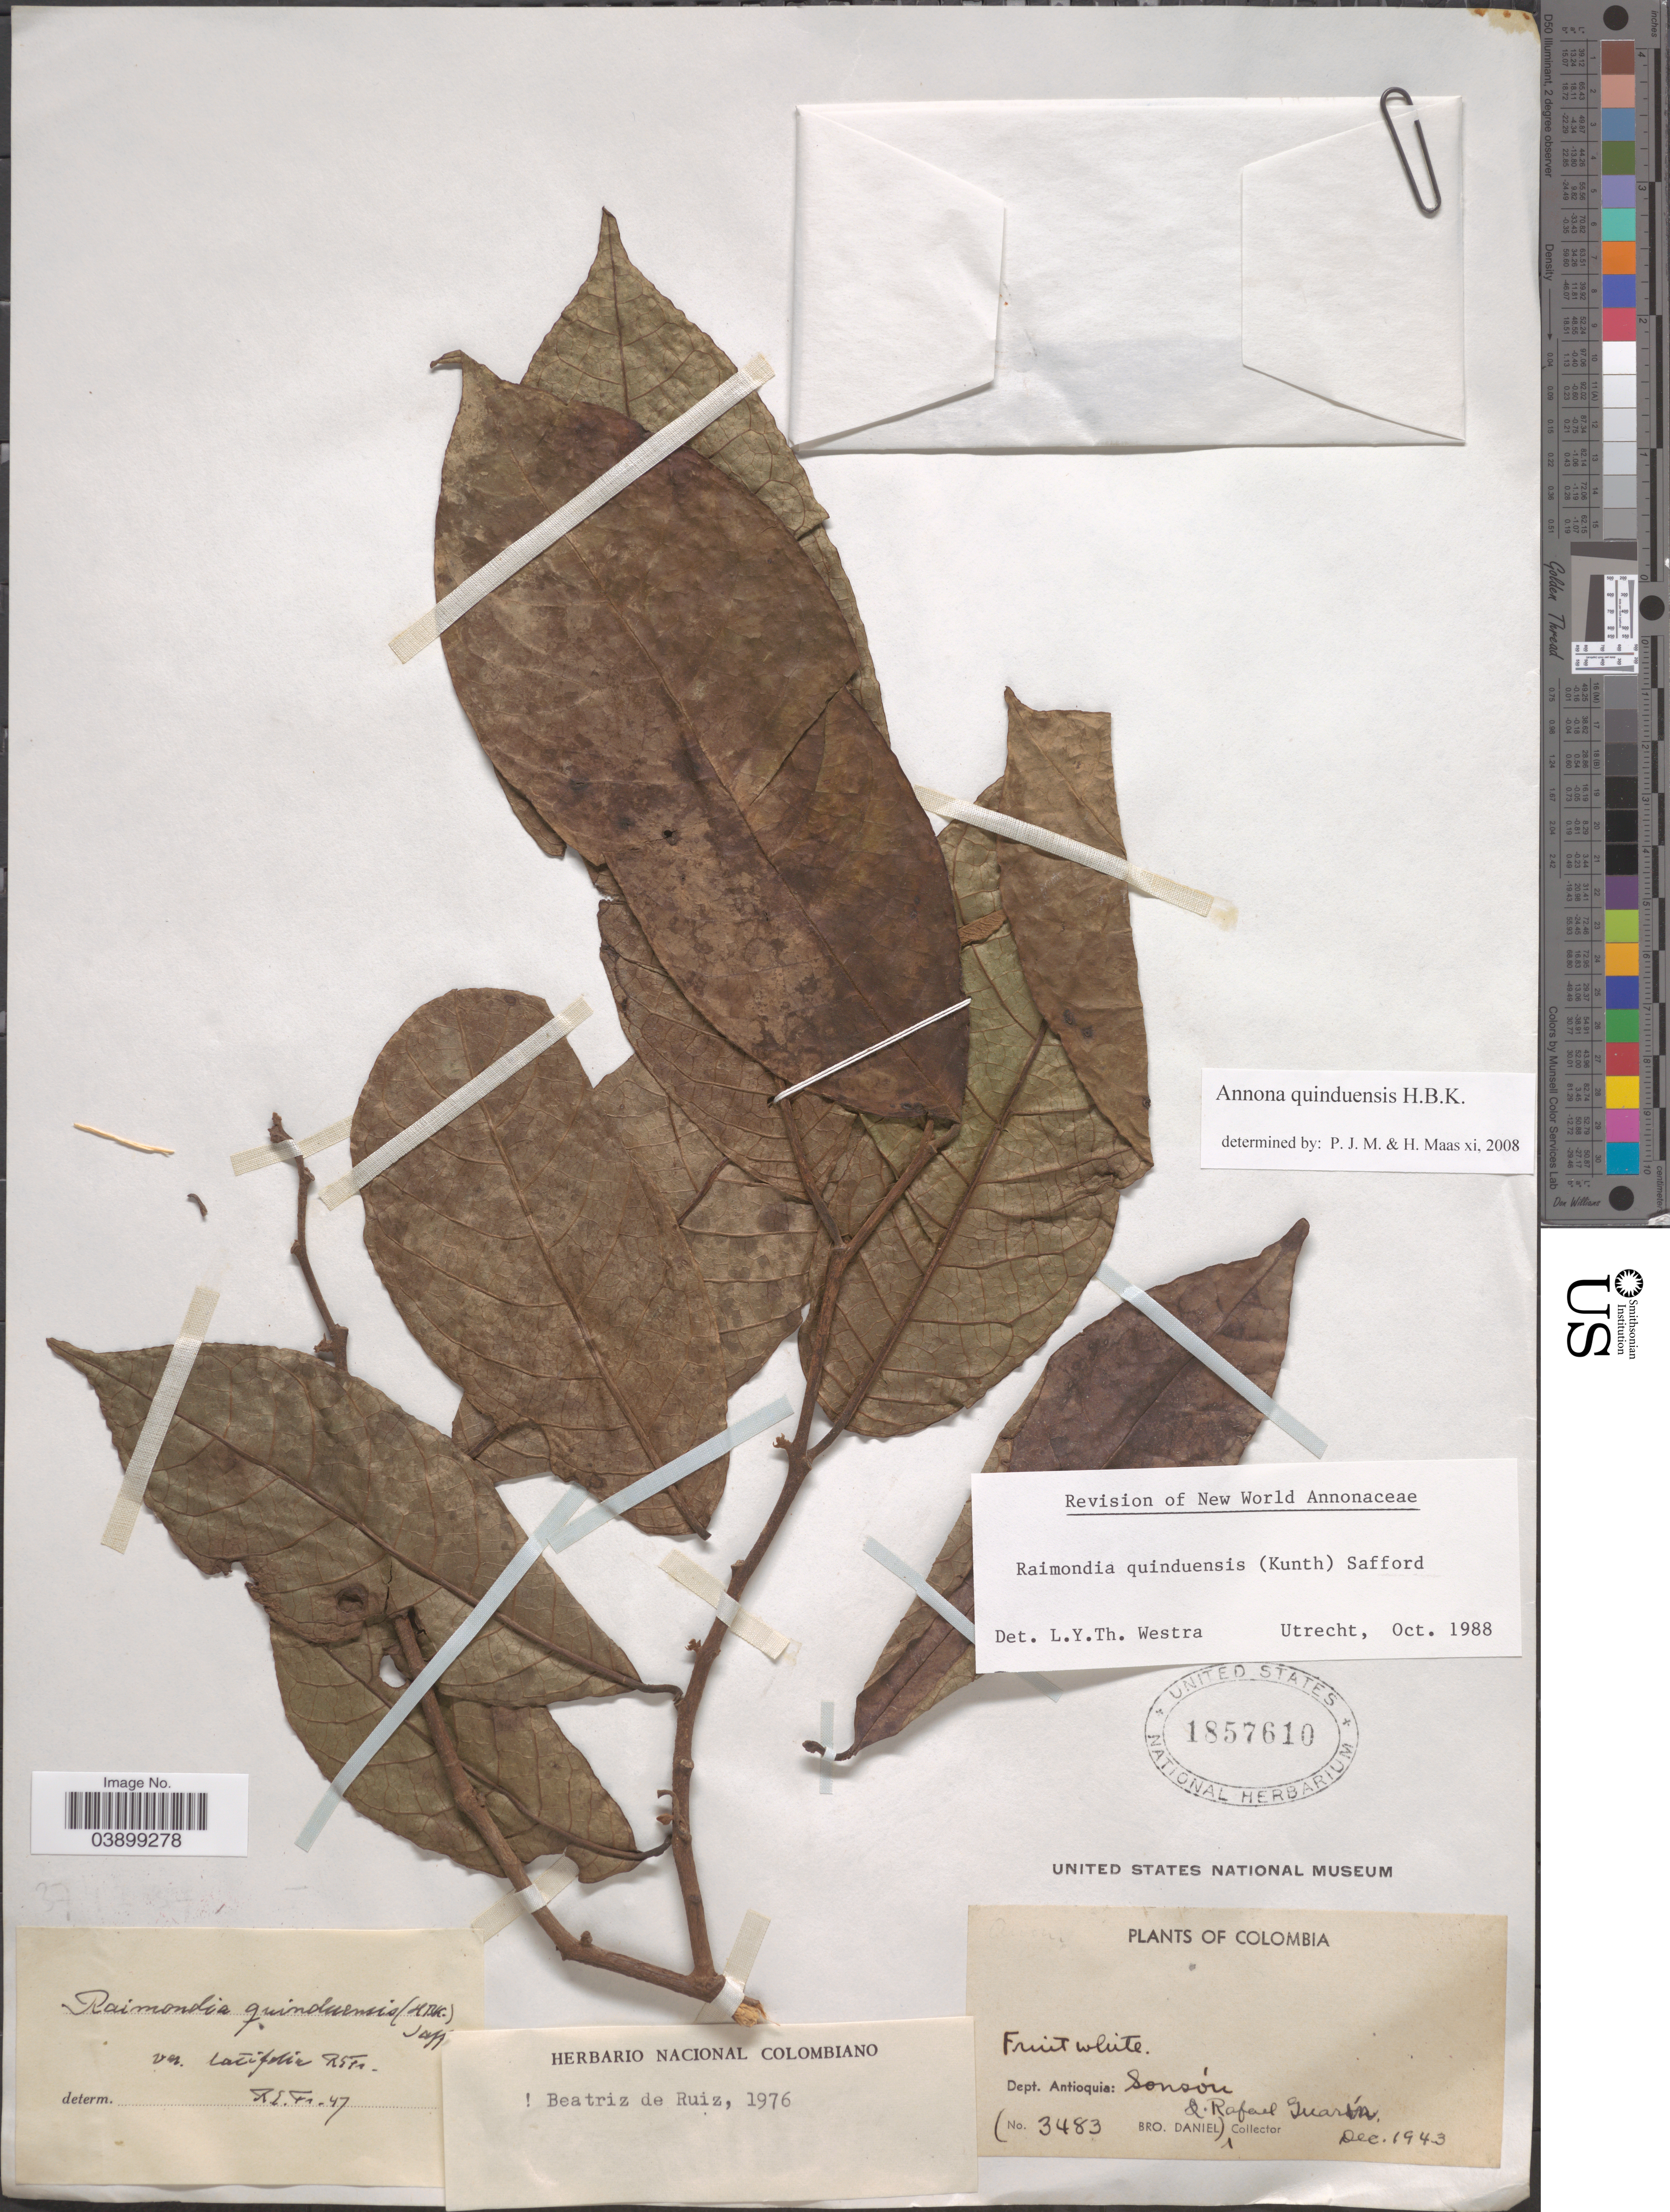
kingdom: Plantae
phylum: Tracheophyta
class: Magnoliopsida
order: Magnoliales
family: Annonaceae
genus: Annona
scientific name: Annona quinduensis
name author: Kunth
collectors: R. Guarin & Bro. Daniel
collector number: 3483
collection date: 1943-12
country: Colombia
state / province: Antioquia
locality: Dept. Antioquia: Sonsón.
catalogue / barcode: US 1857610